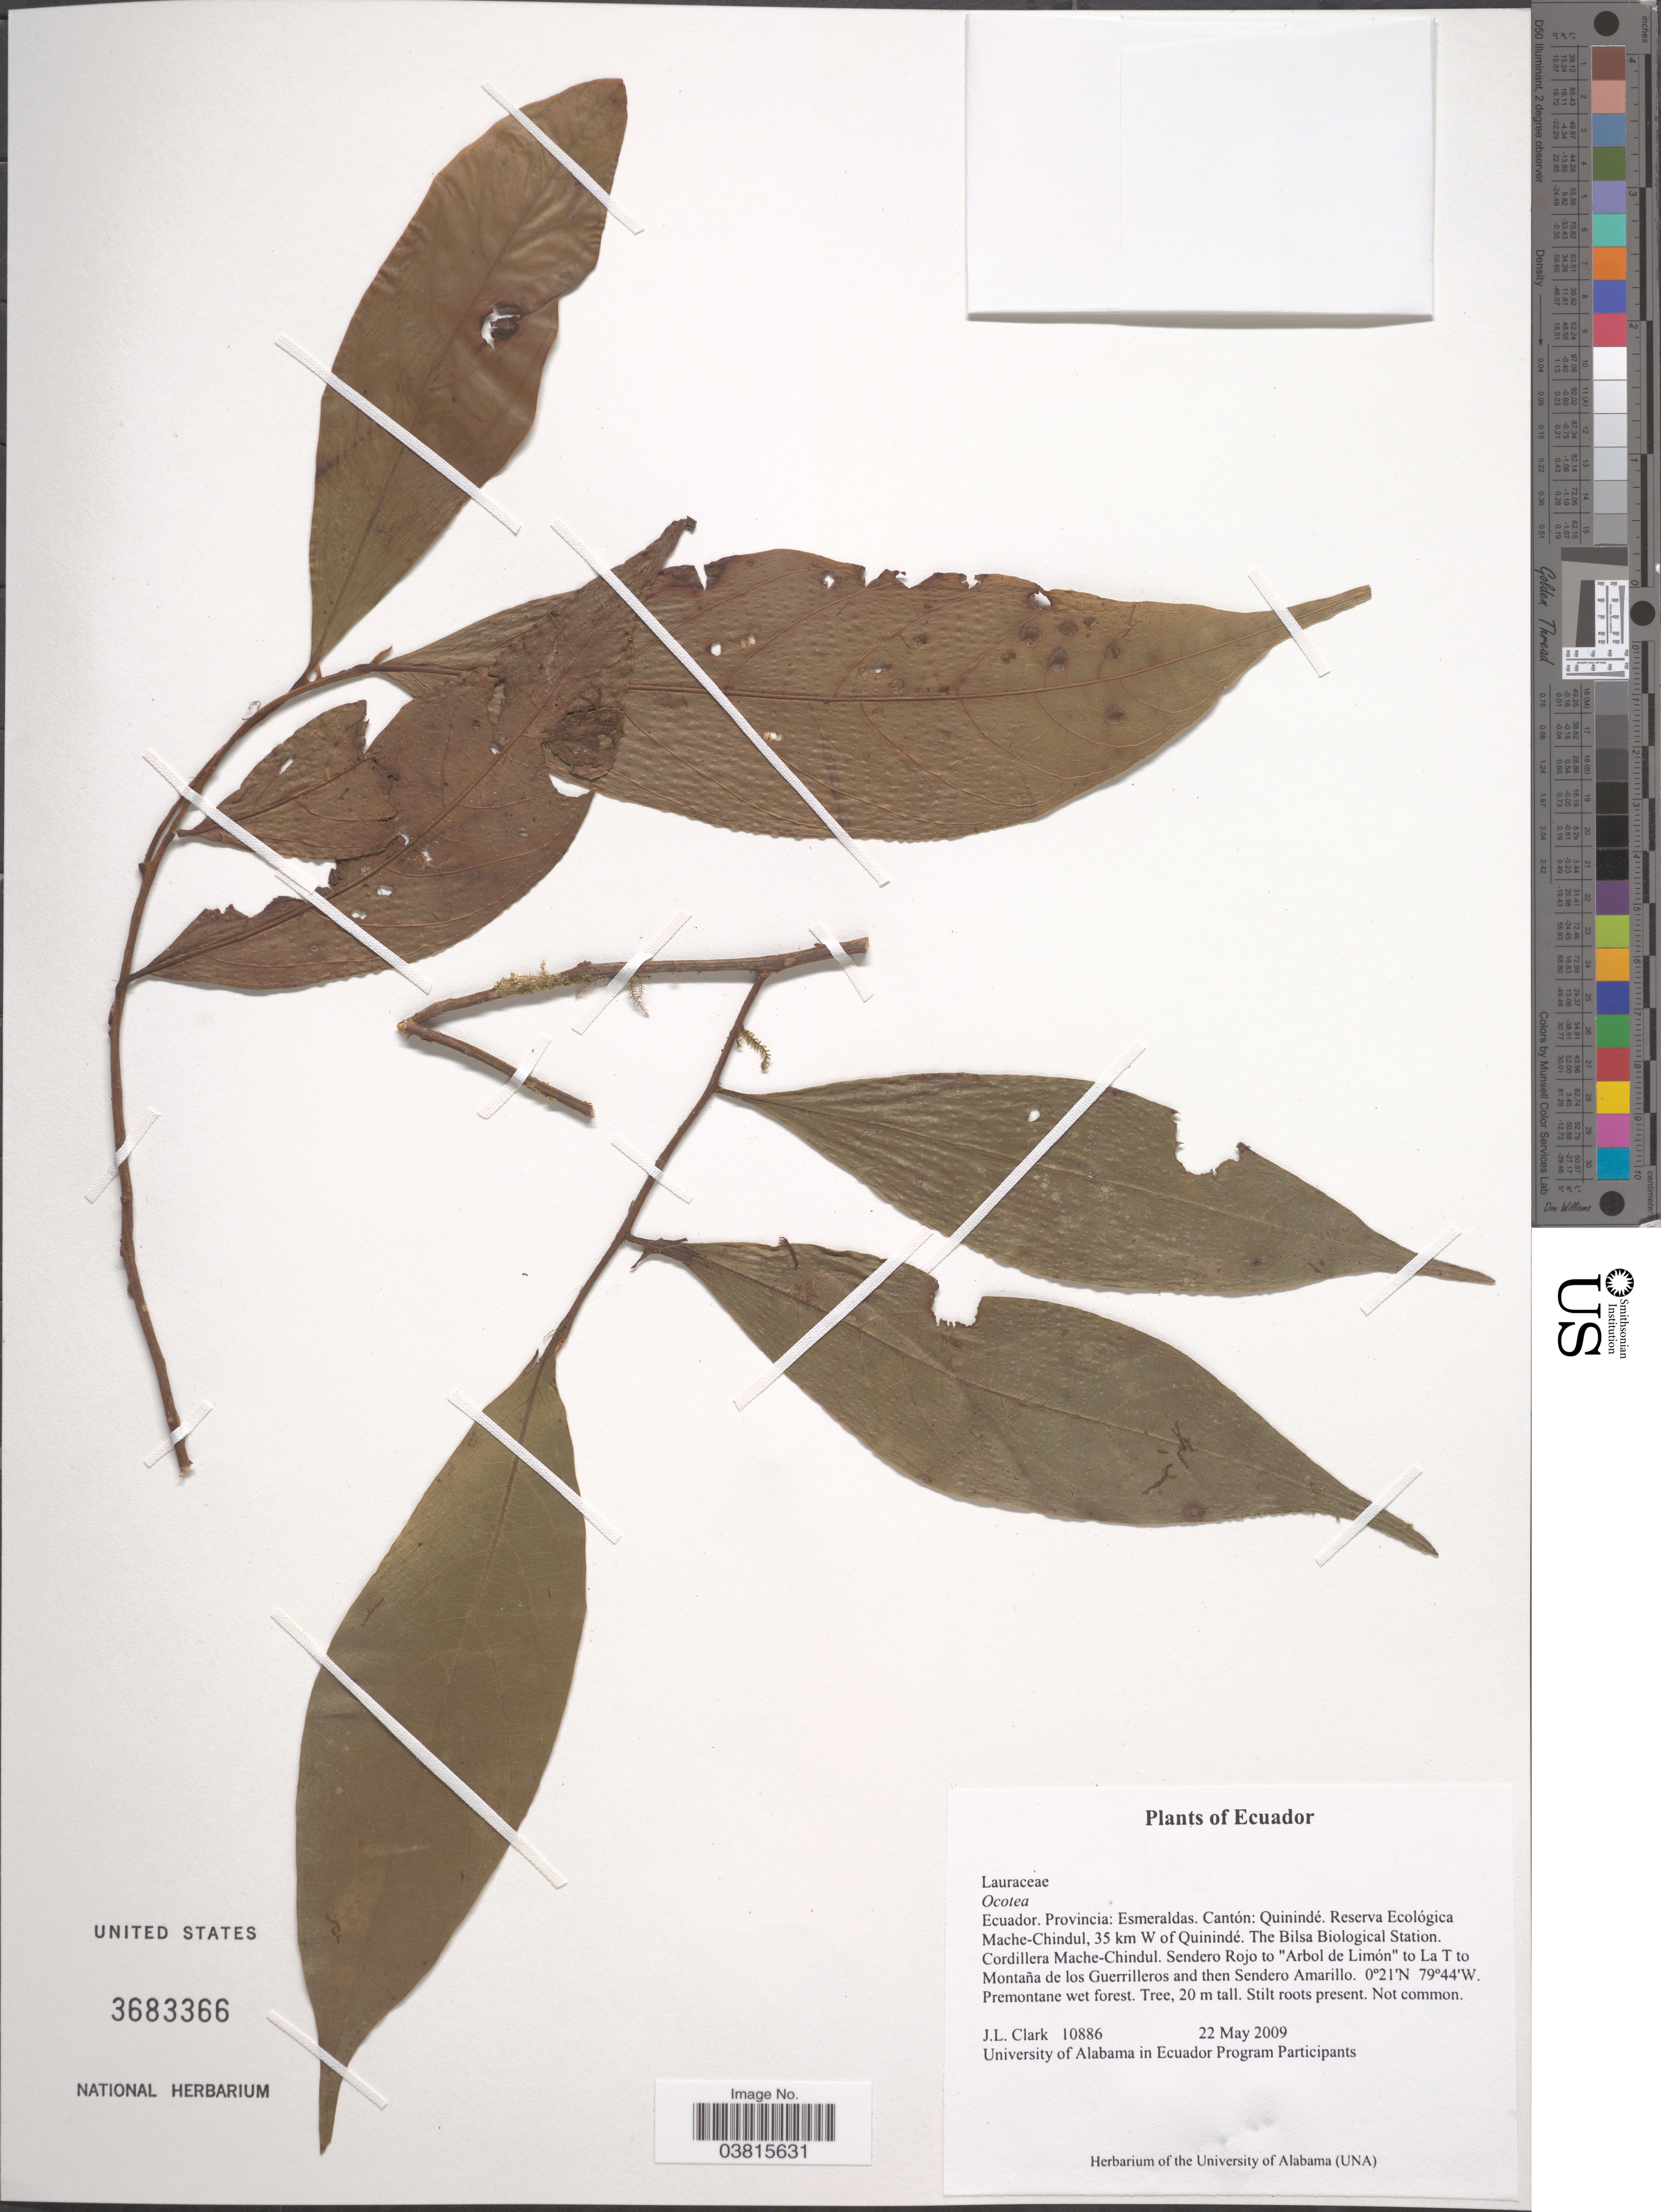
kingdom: Plantae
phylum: Tracheophyta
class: Magnoliopsida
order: Laurales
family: Lauraceae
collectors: J. L. Clark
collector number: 10886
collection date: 2009-05-22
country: Ecuador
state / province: Esmeraldas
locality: Cantón: Quinindé. Reserva Ecológica Mache-Chindul, 35 km W of Quinindé. The Bilsa Biological Station. Cordillera Mache-Chindul. Sendero Rojo to "Arbol de Limón" to La T to Montaña de los Guerrilleros and then Sendero Amarillo.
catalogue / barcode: US 3683366